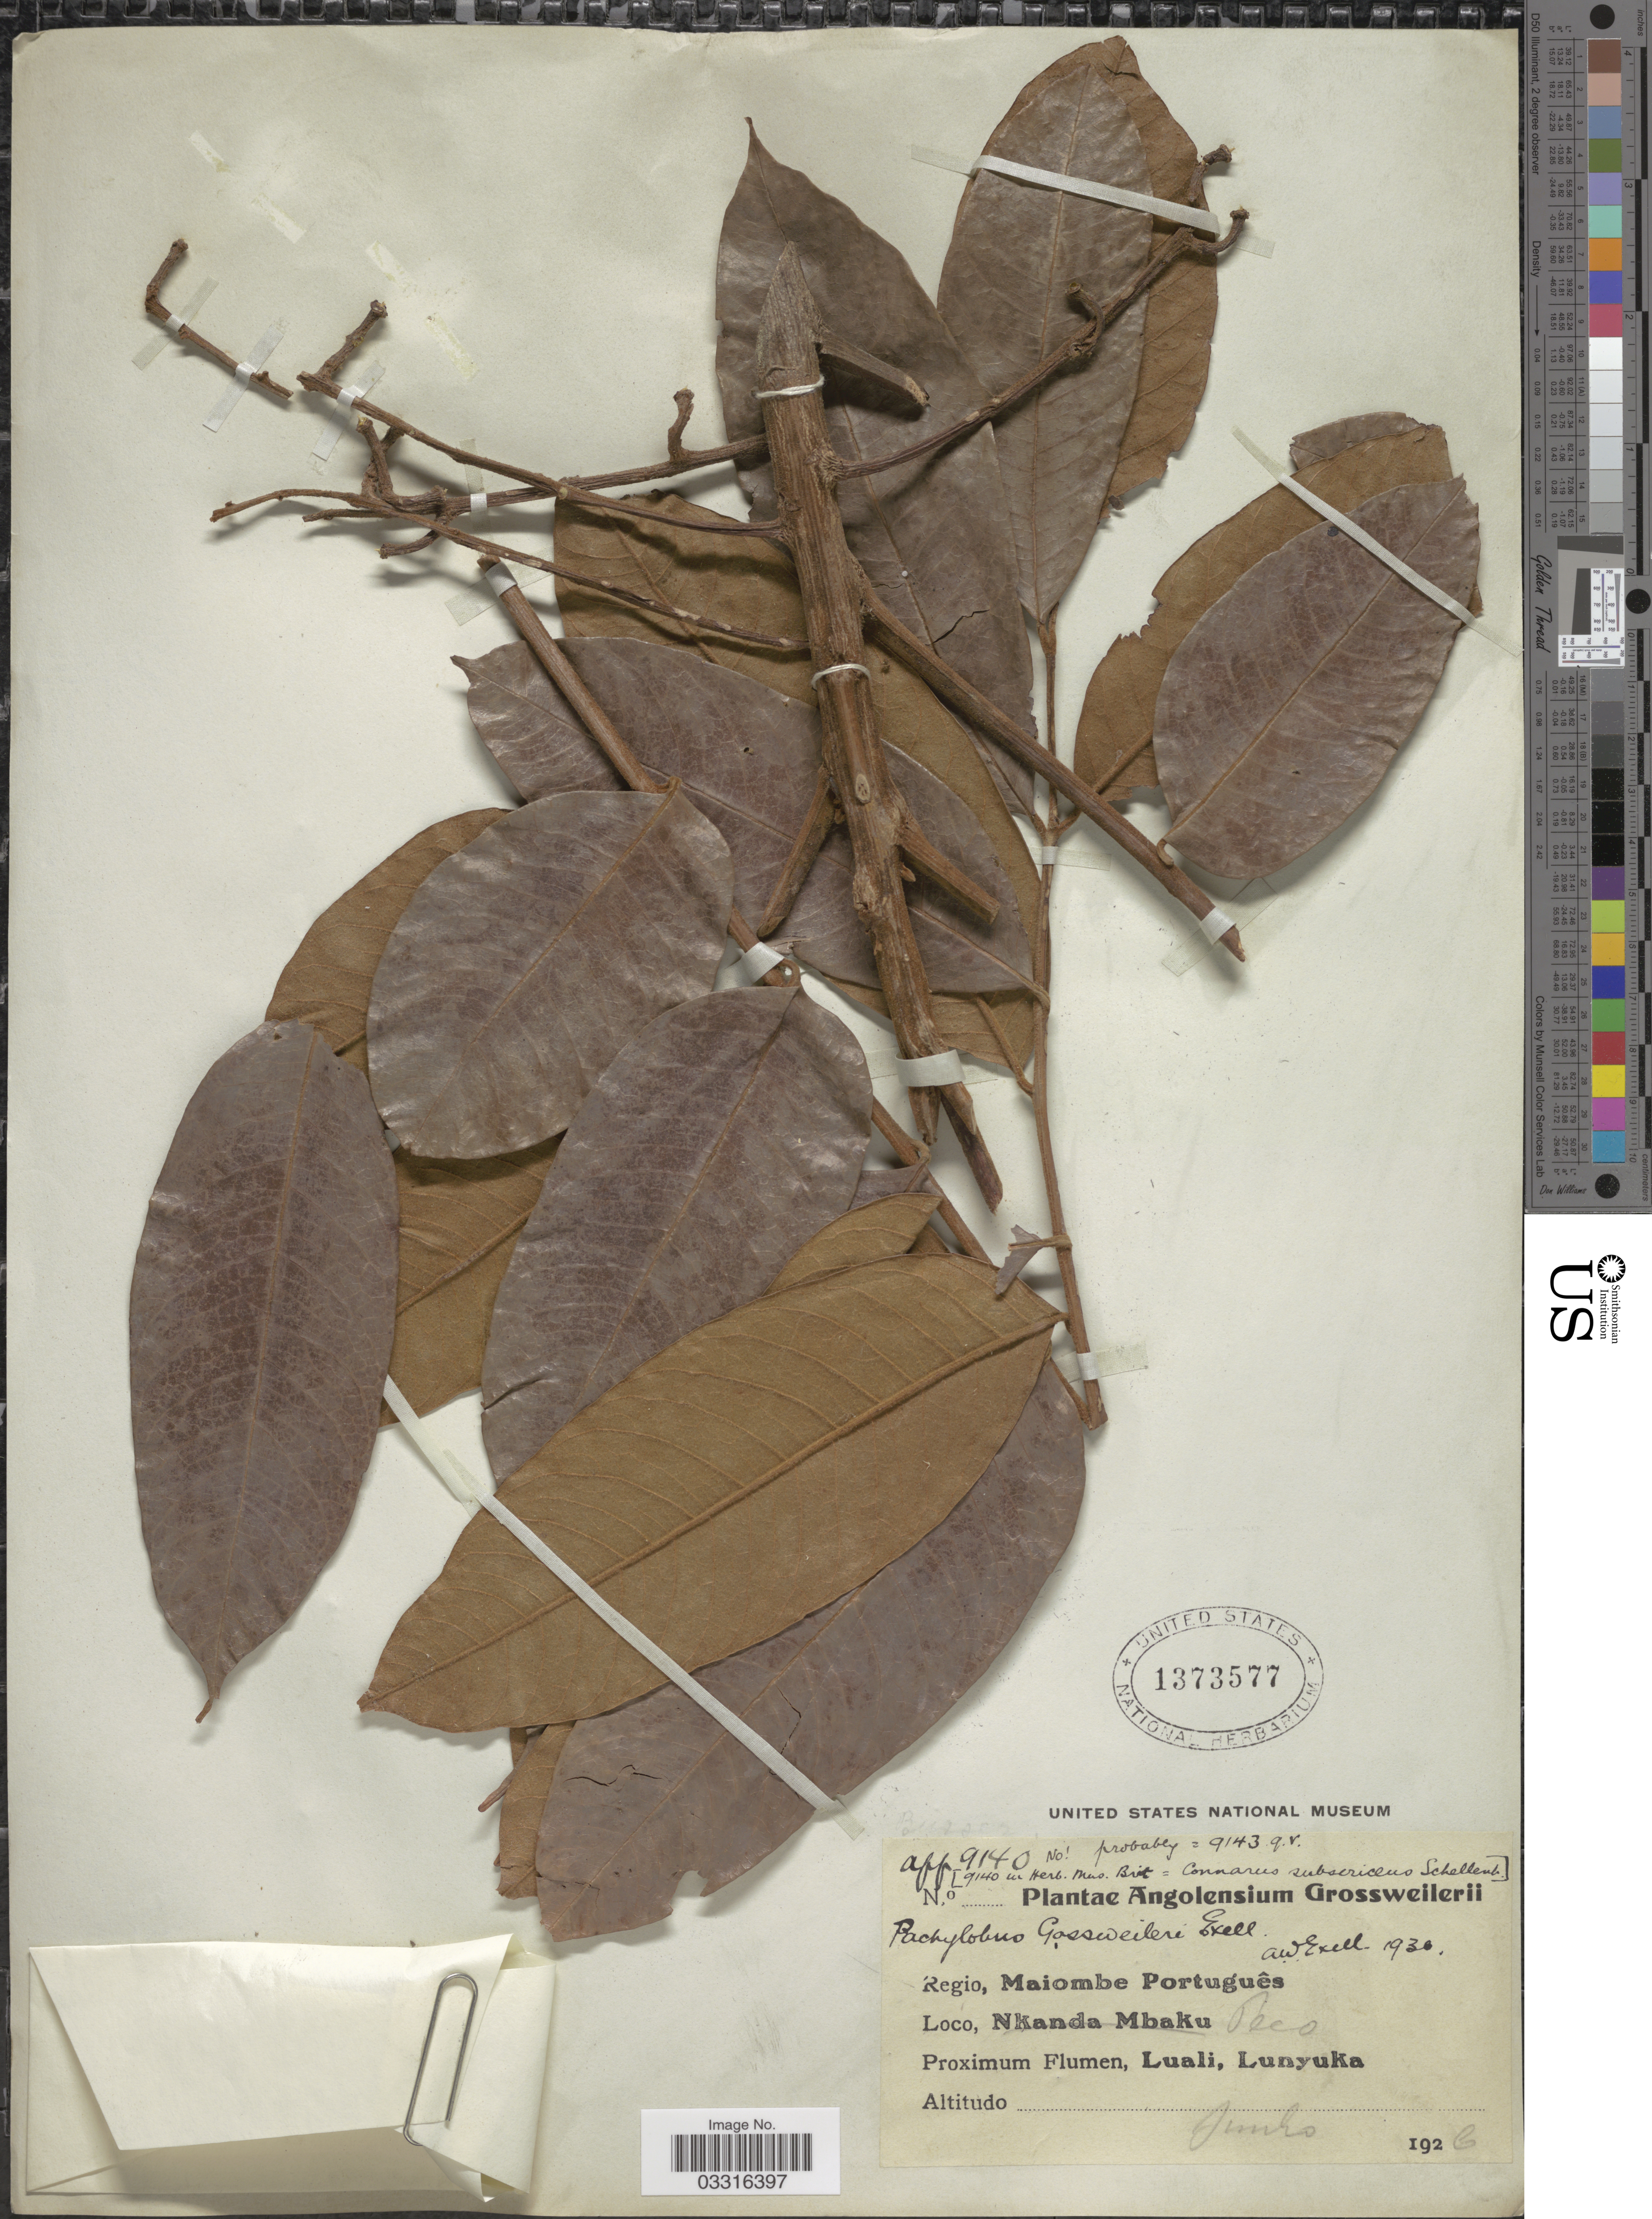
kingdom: Plantae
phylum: Tracheophyta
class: Magnoliopsida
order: Sapindales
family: Burseraceae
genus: Pachylobus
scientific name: Pachylobus pubescens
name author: Vermoesen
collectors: -. Gossweiler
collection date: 1926-06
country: Angola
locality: Regio, Maiombe Português. Peco. Proximum Flumen, Luali, Lunyuka.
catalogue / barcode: US 1373577